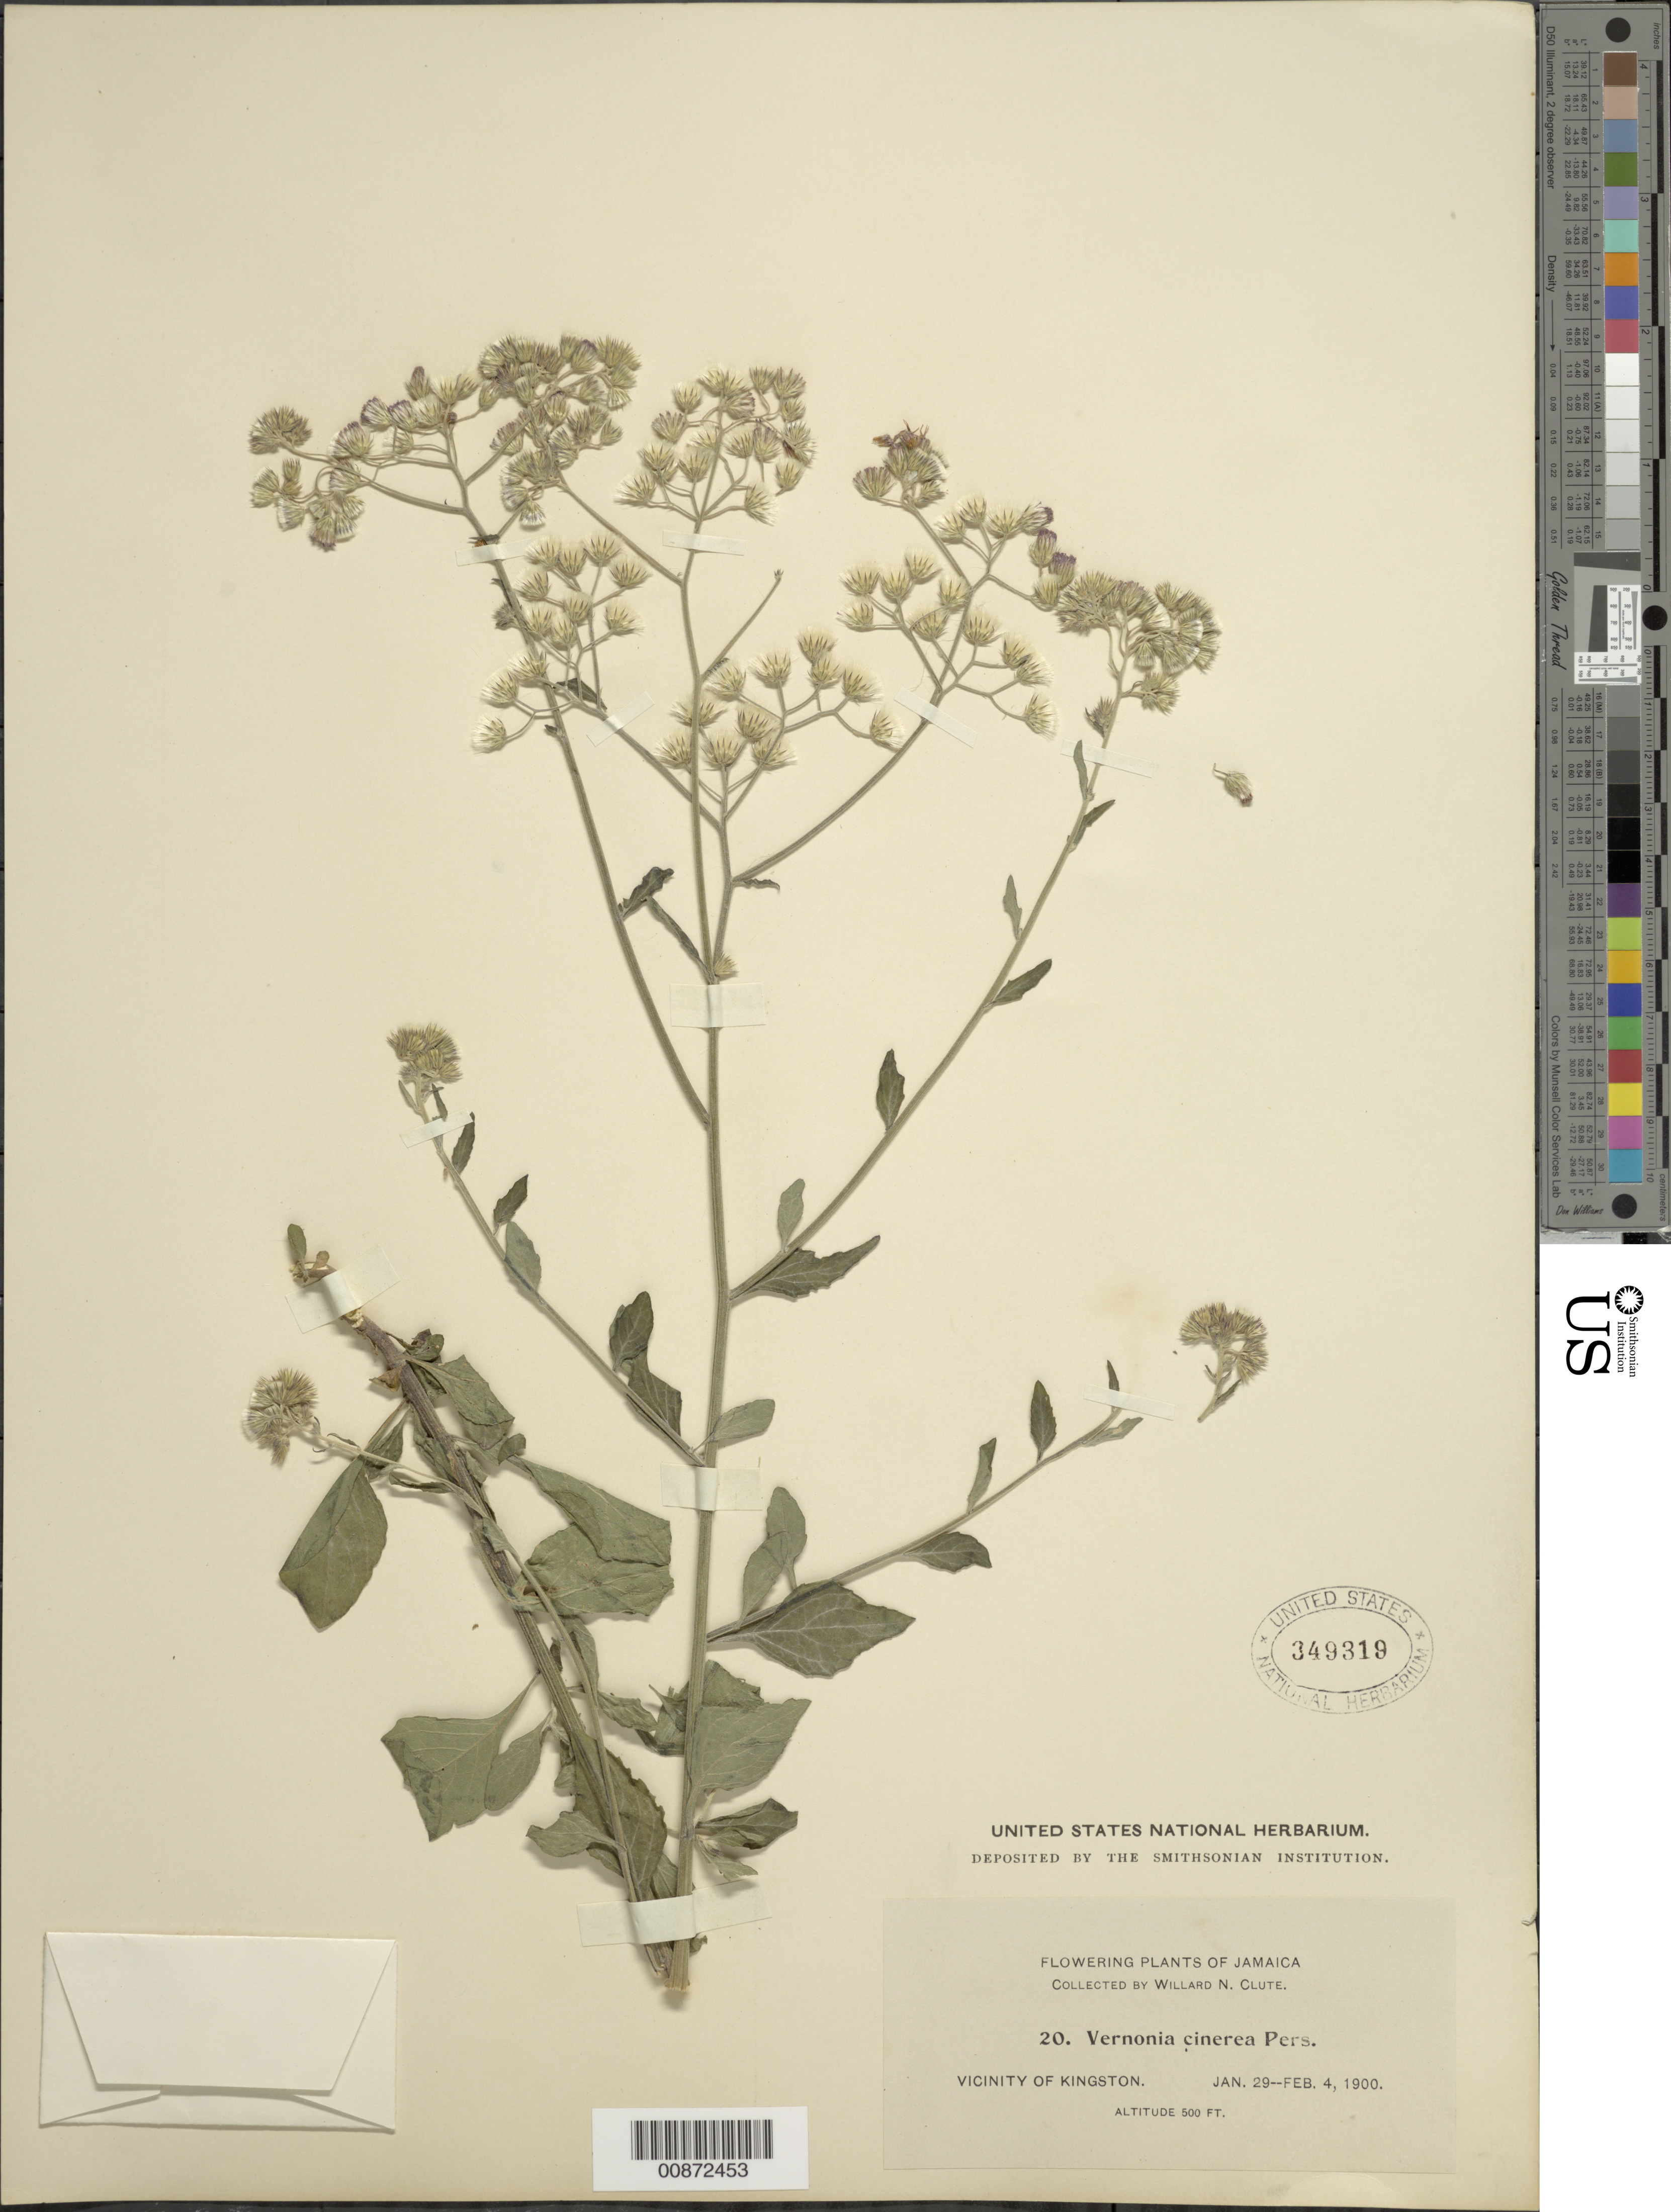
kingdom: Plantae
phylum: Tracheophyta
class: Magnoliopsida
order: Asterales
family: Asteraceae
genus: Cyanthillium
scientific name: Cyanthillium cinereum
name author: (L.) H. Rob.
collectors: W. N. Clute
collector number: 20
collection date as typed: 29 Jan 1900 to 04 Feb 1900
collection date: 1900-01-29/1900-02-04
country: Jamaica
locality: Vicinity of Kingston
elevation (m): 152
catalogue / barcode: US 349319